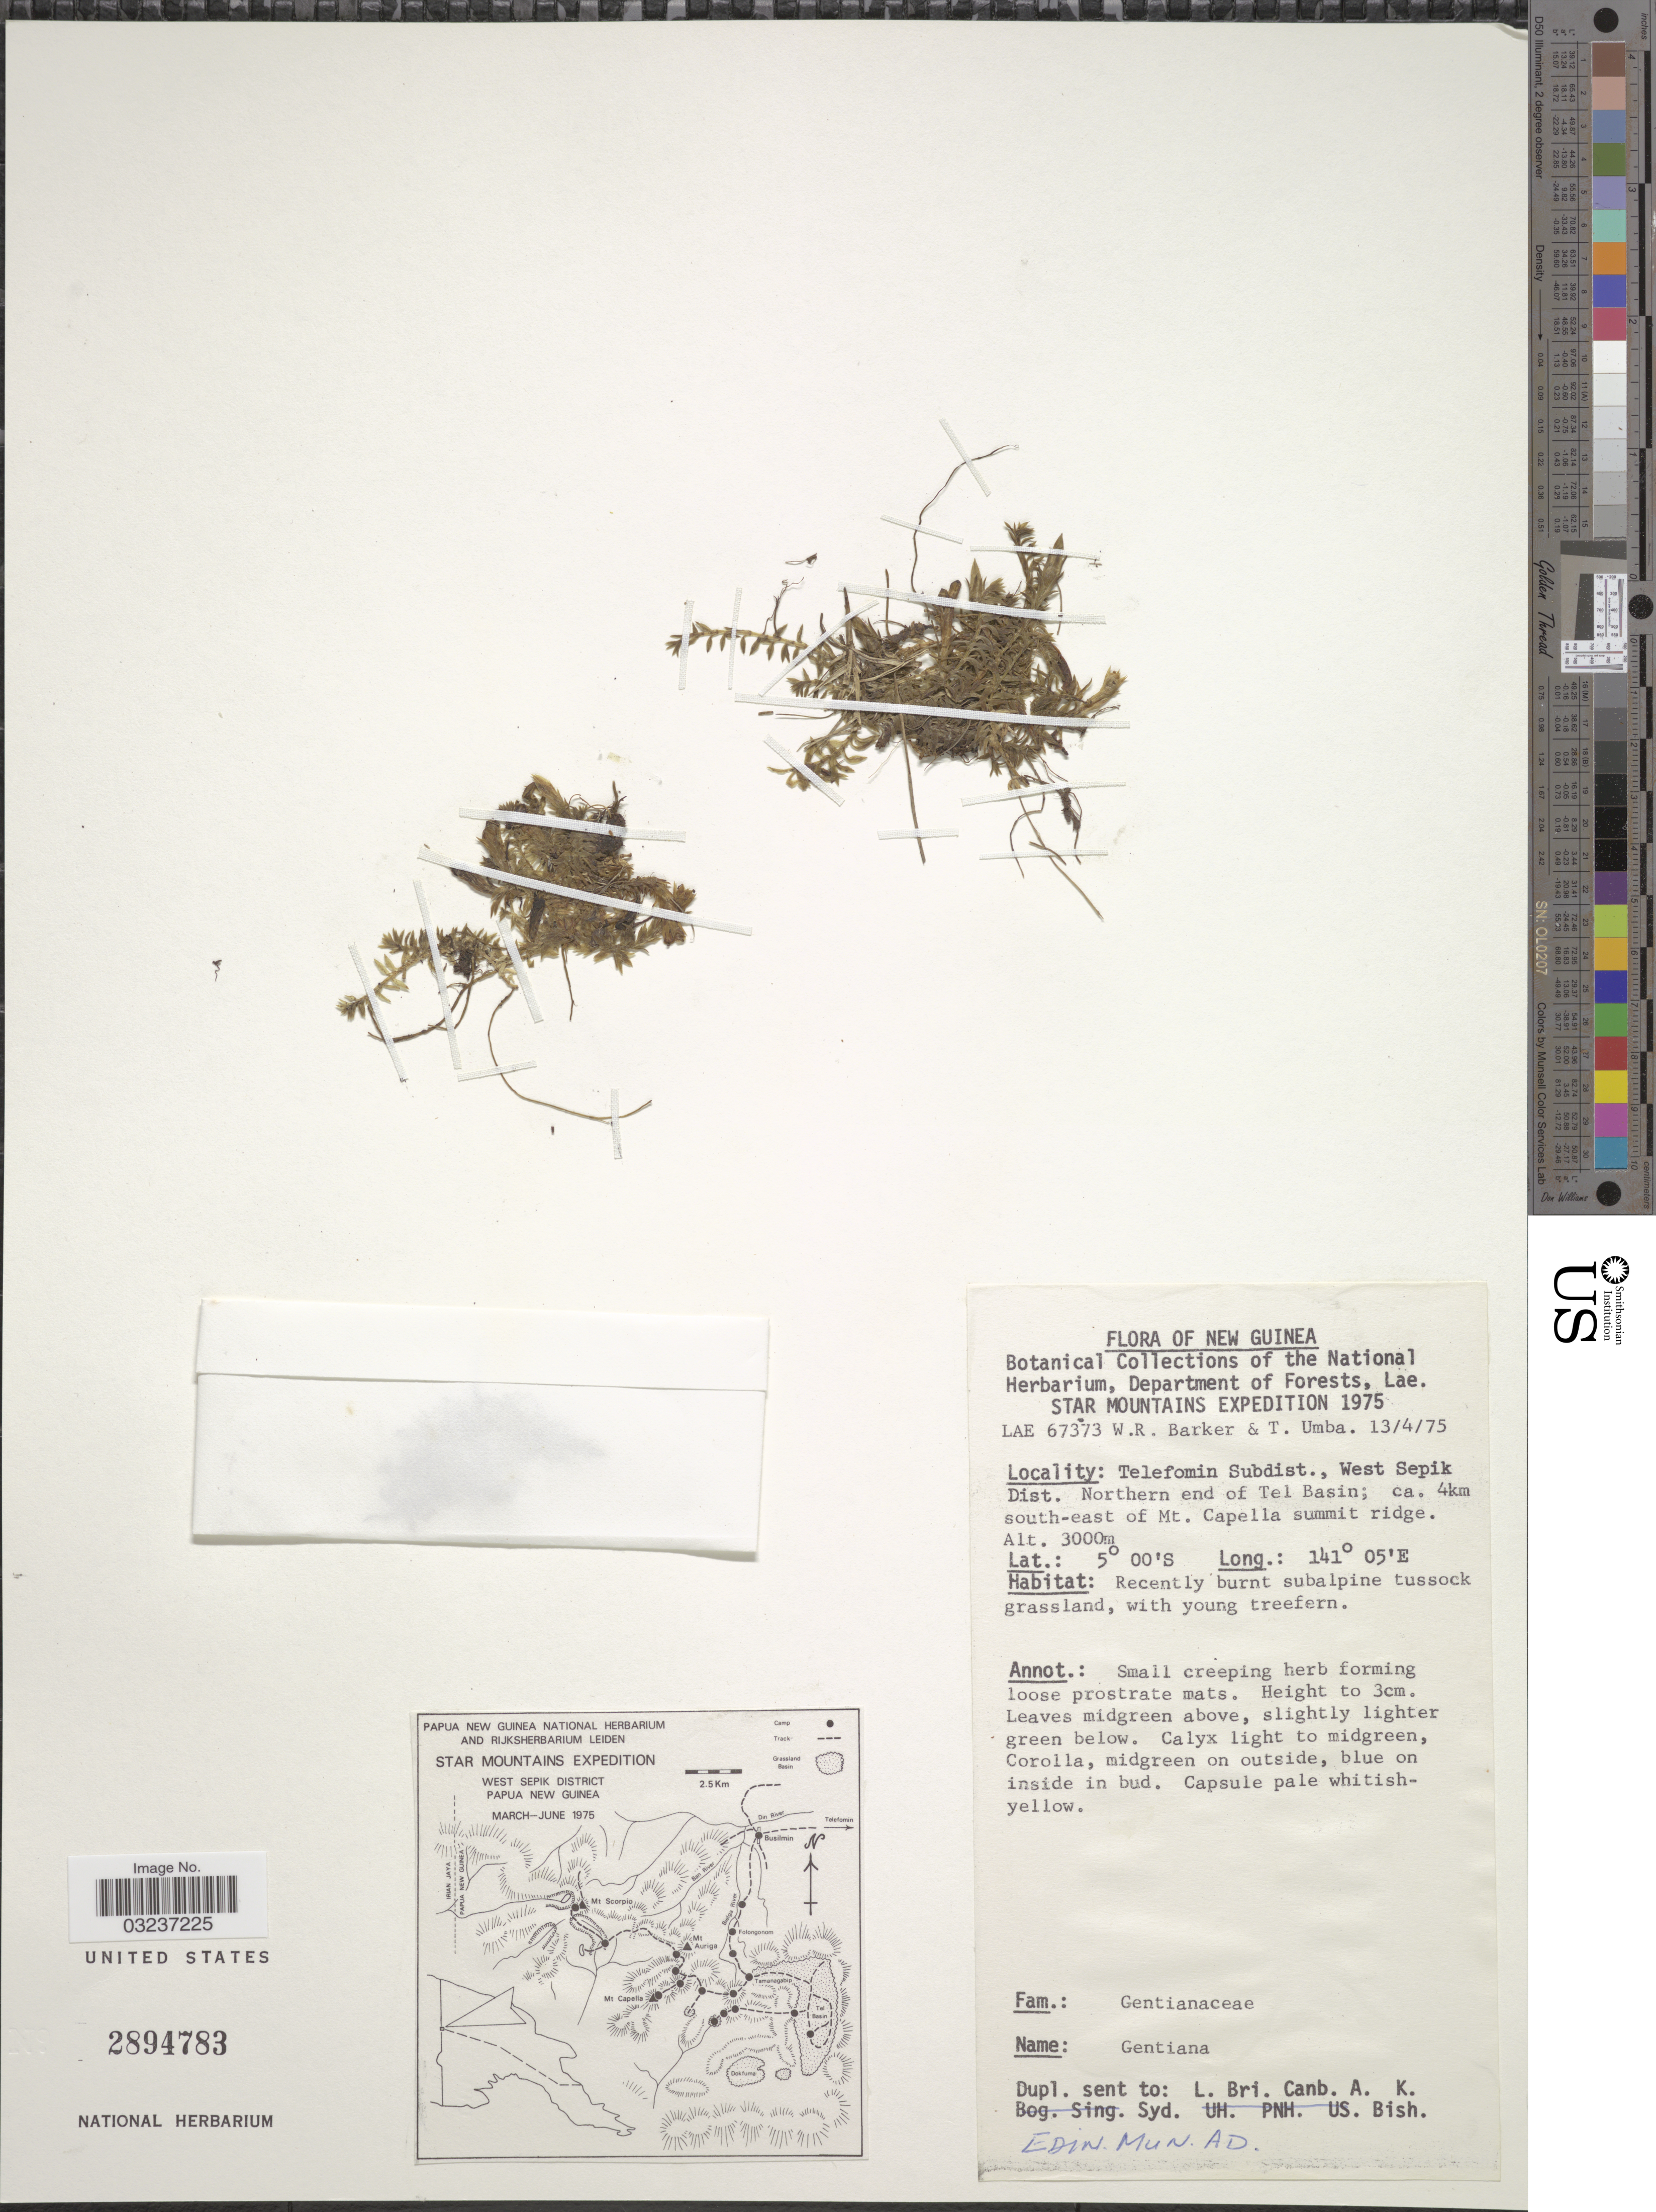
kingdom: Plantae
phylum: Tracheophyta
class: Magnoliopsida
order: Gentianales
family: Gentianaceae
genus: Gentiana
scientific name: Gentiana sp.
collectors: W. R. Barker & T. Umba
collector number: LAE67373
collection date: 1975-04-13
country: Papua New Guinea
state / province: Sandaun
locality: New Guinea. Star Mountains. Telefomin Subdist., West Sepik Dist. Northern end of Tel Basin; ca. 4 km south-east of Mt. Capella summit ridge.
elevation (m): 3000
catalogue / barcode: US 2894783